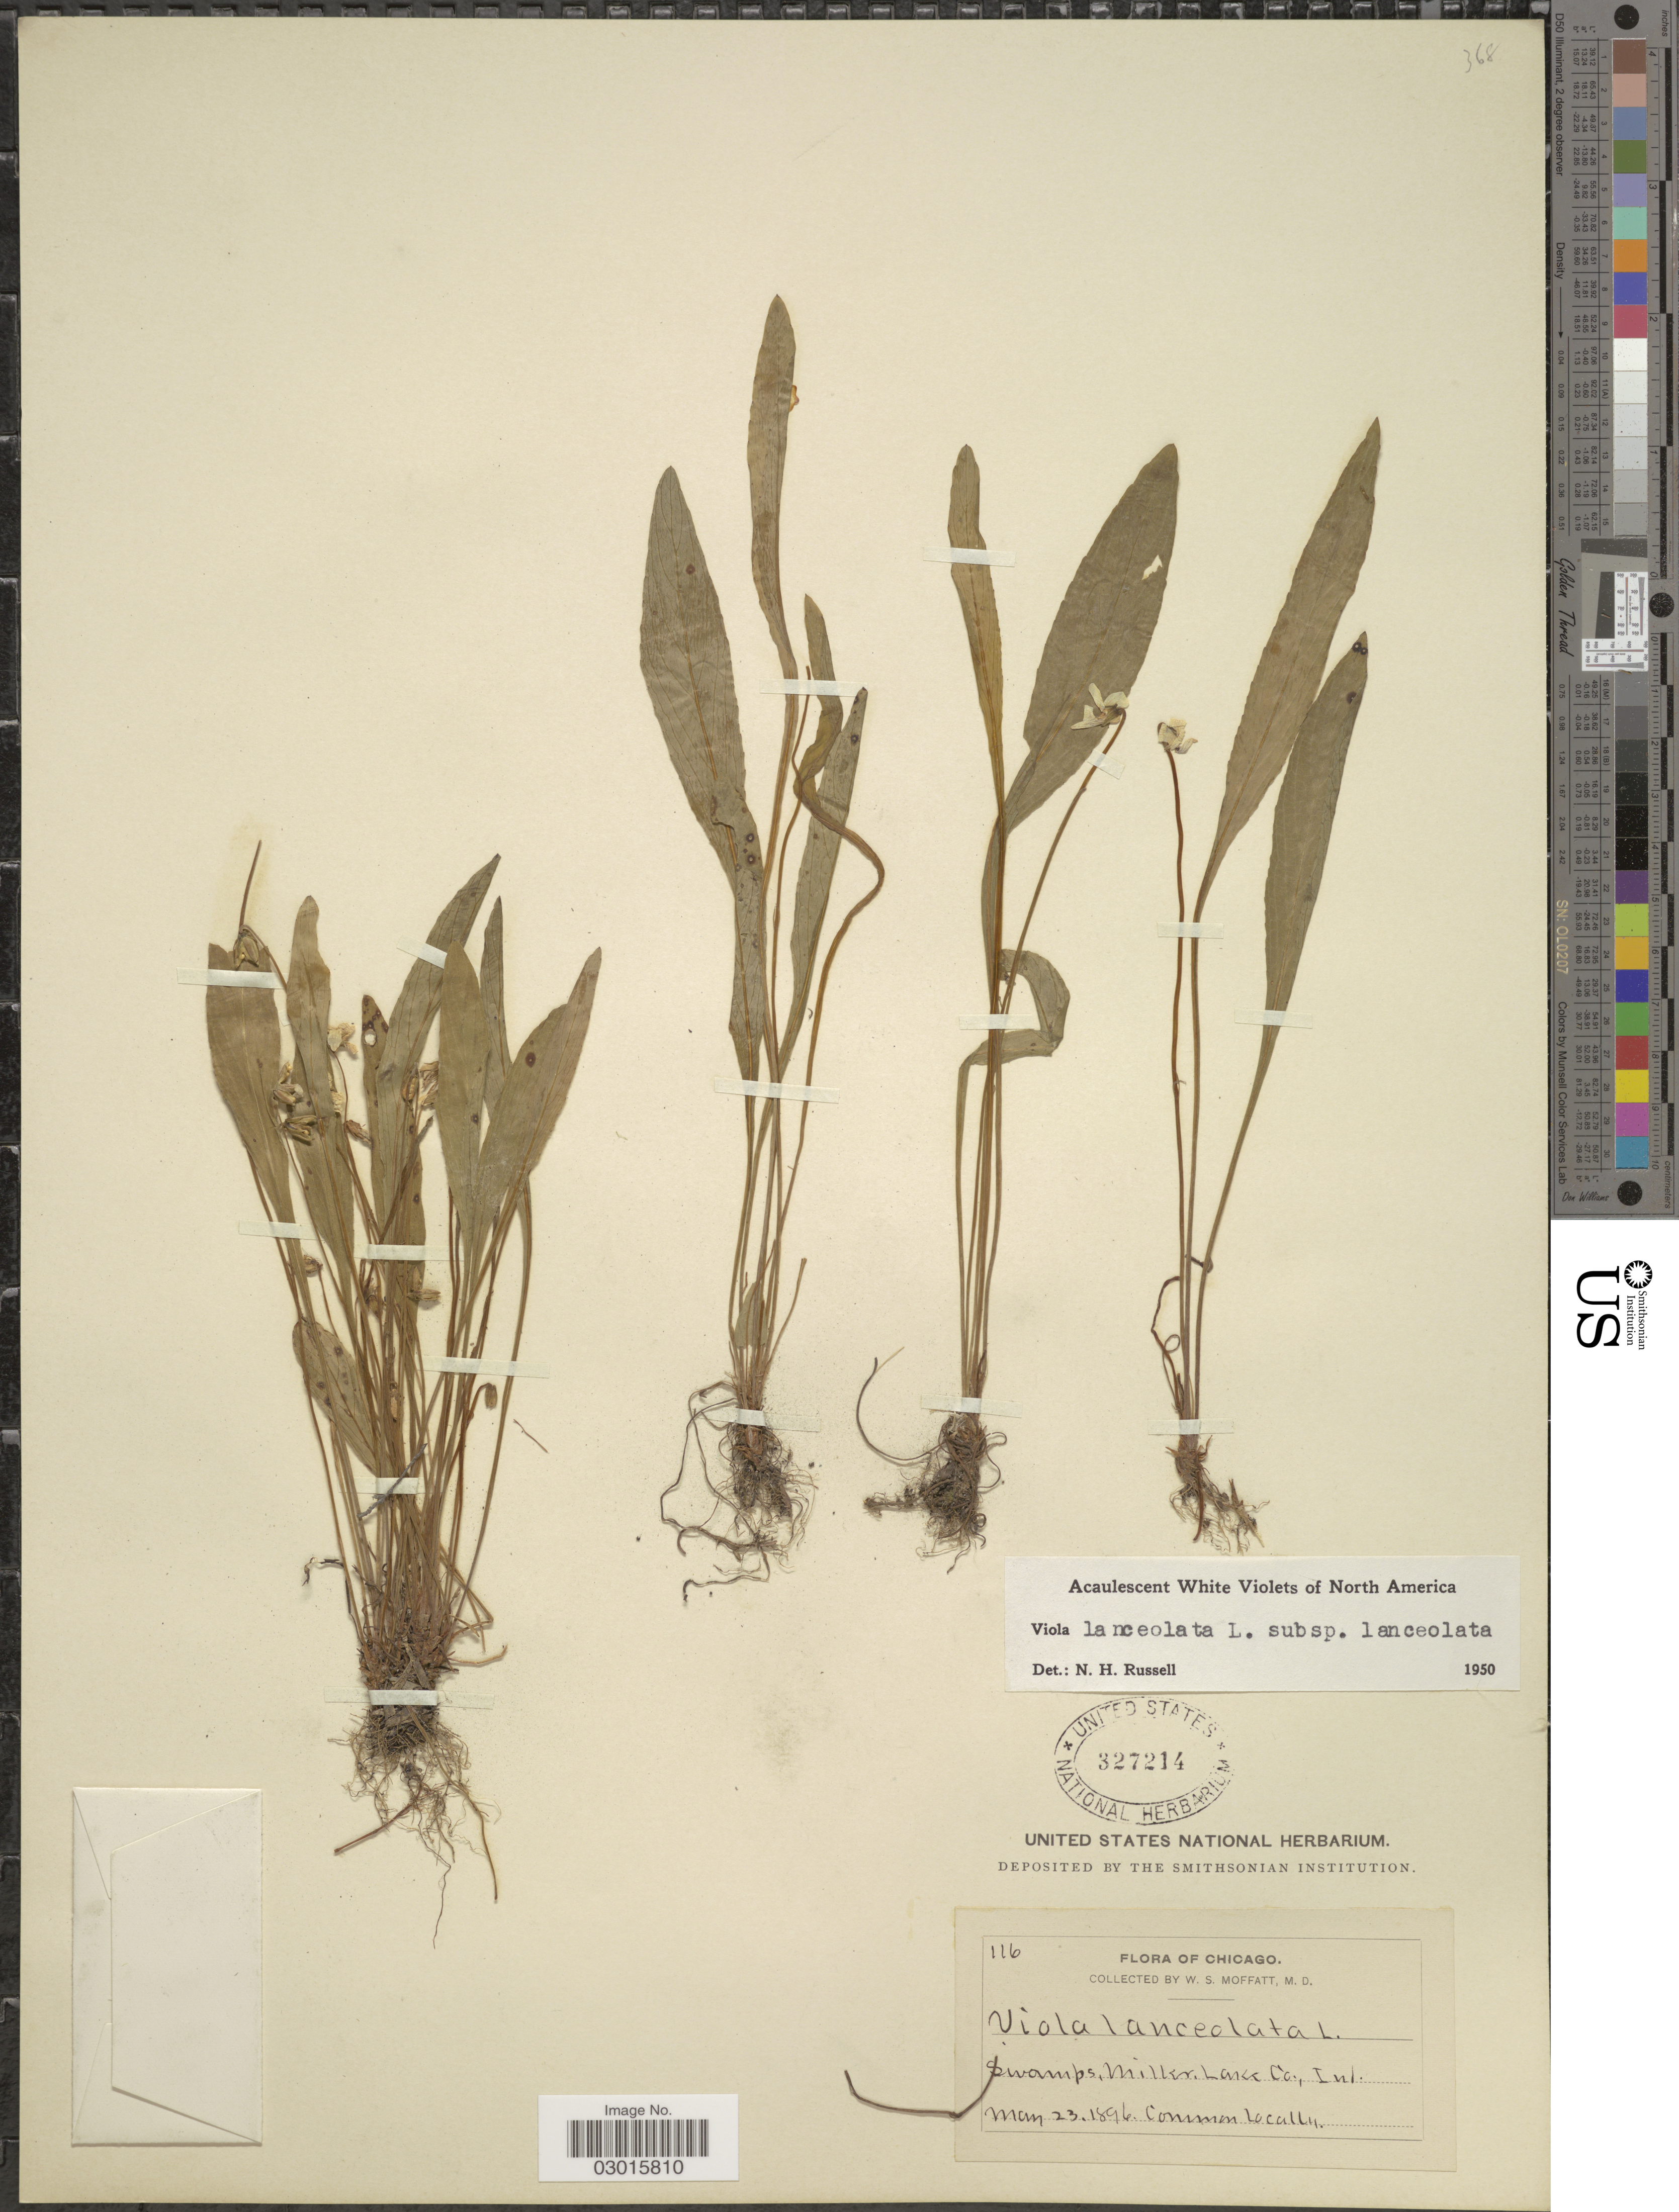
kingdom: Plantae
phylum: Tracheophyta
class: Magnoliopsida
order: Malpighiales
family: Violaceae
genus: Viola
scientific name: Viola lanceolata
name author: L.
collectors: W. Moffatt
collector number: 116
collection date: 1896-05-23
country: United States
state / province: Indiana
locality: Miller Lake Co.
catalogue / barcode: US 327214